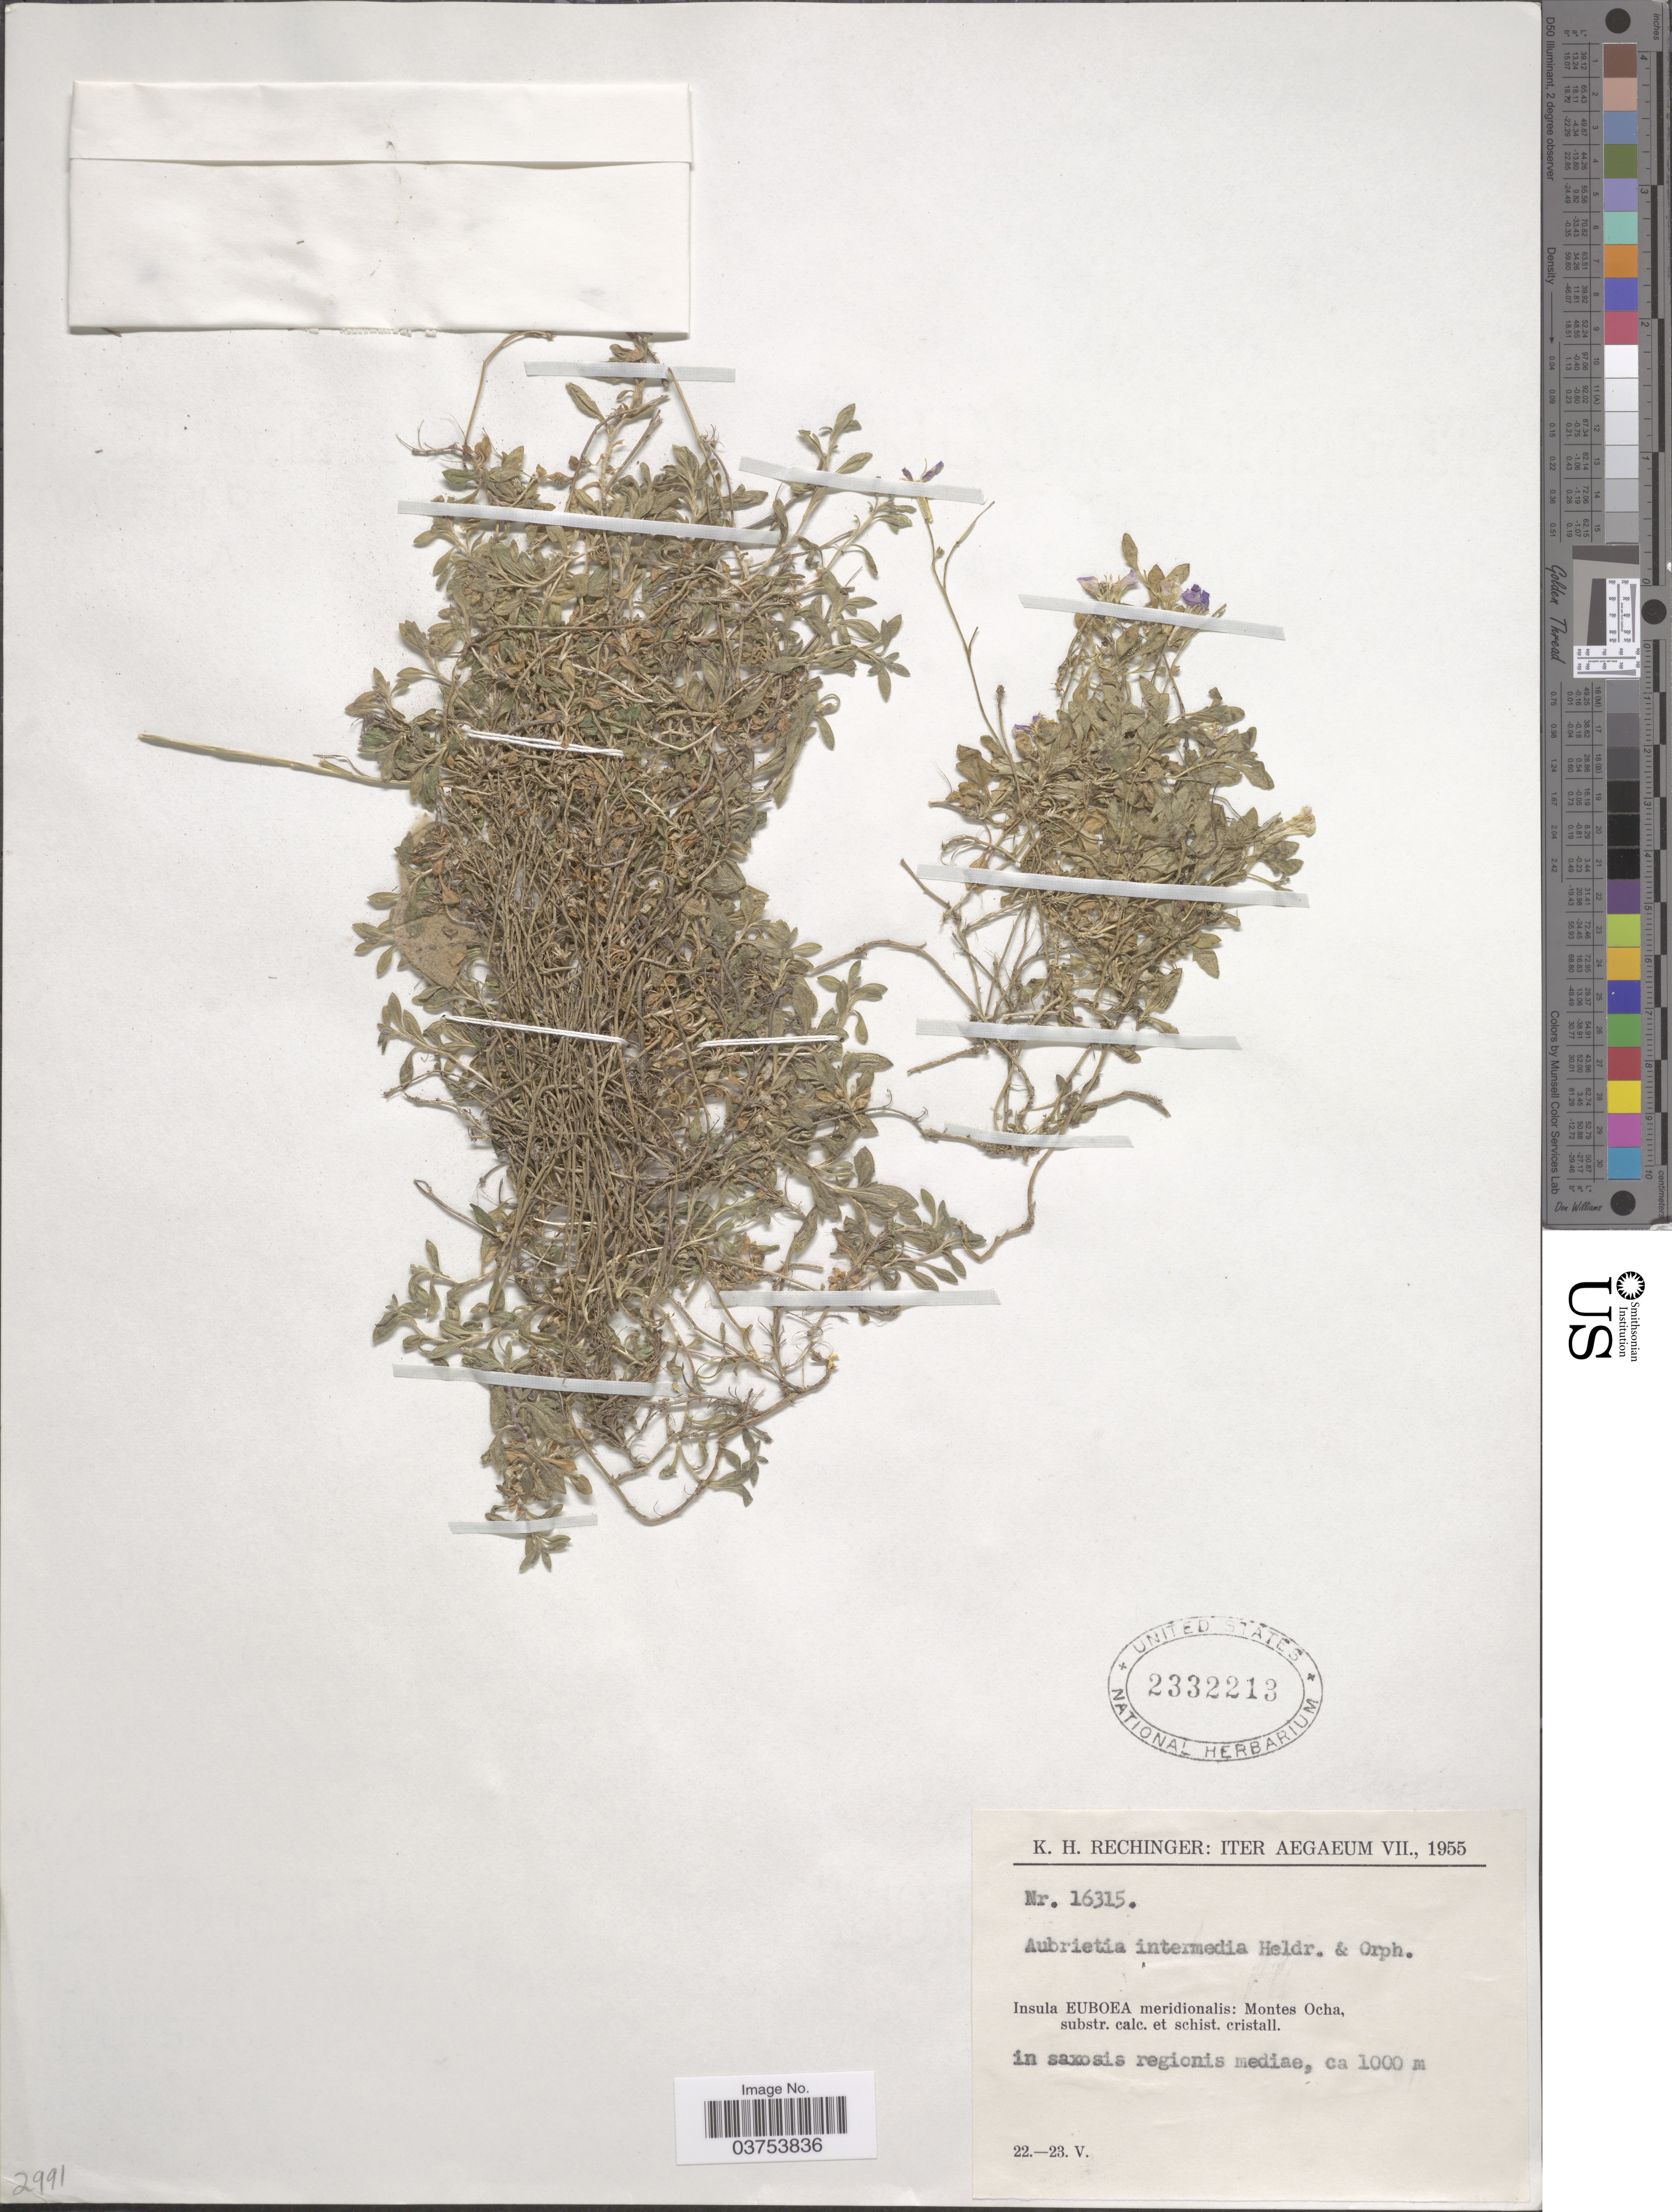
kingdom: Plantae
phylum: Tracheophyta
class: Magnoliopsida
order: Brassicales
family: Brassicaceae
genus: Aubrieta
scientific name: Aubrieta intermedia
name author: Heldr. & Orph. ex Boiss.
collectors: K. H. Rechinger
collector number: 16315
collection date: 1955-05-22/1955-05-23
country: Greece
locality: Iter Aegaeum. Insula Euboea meridionalis: Montes Ocha, substr. calc. et schist. cristall.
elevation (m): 1000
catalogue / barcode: US 2332213